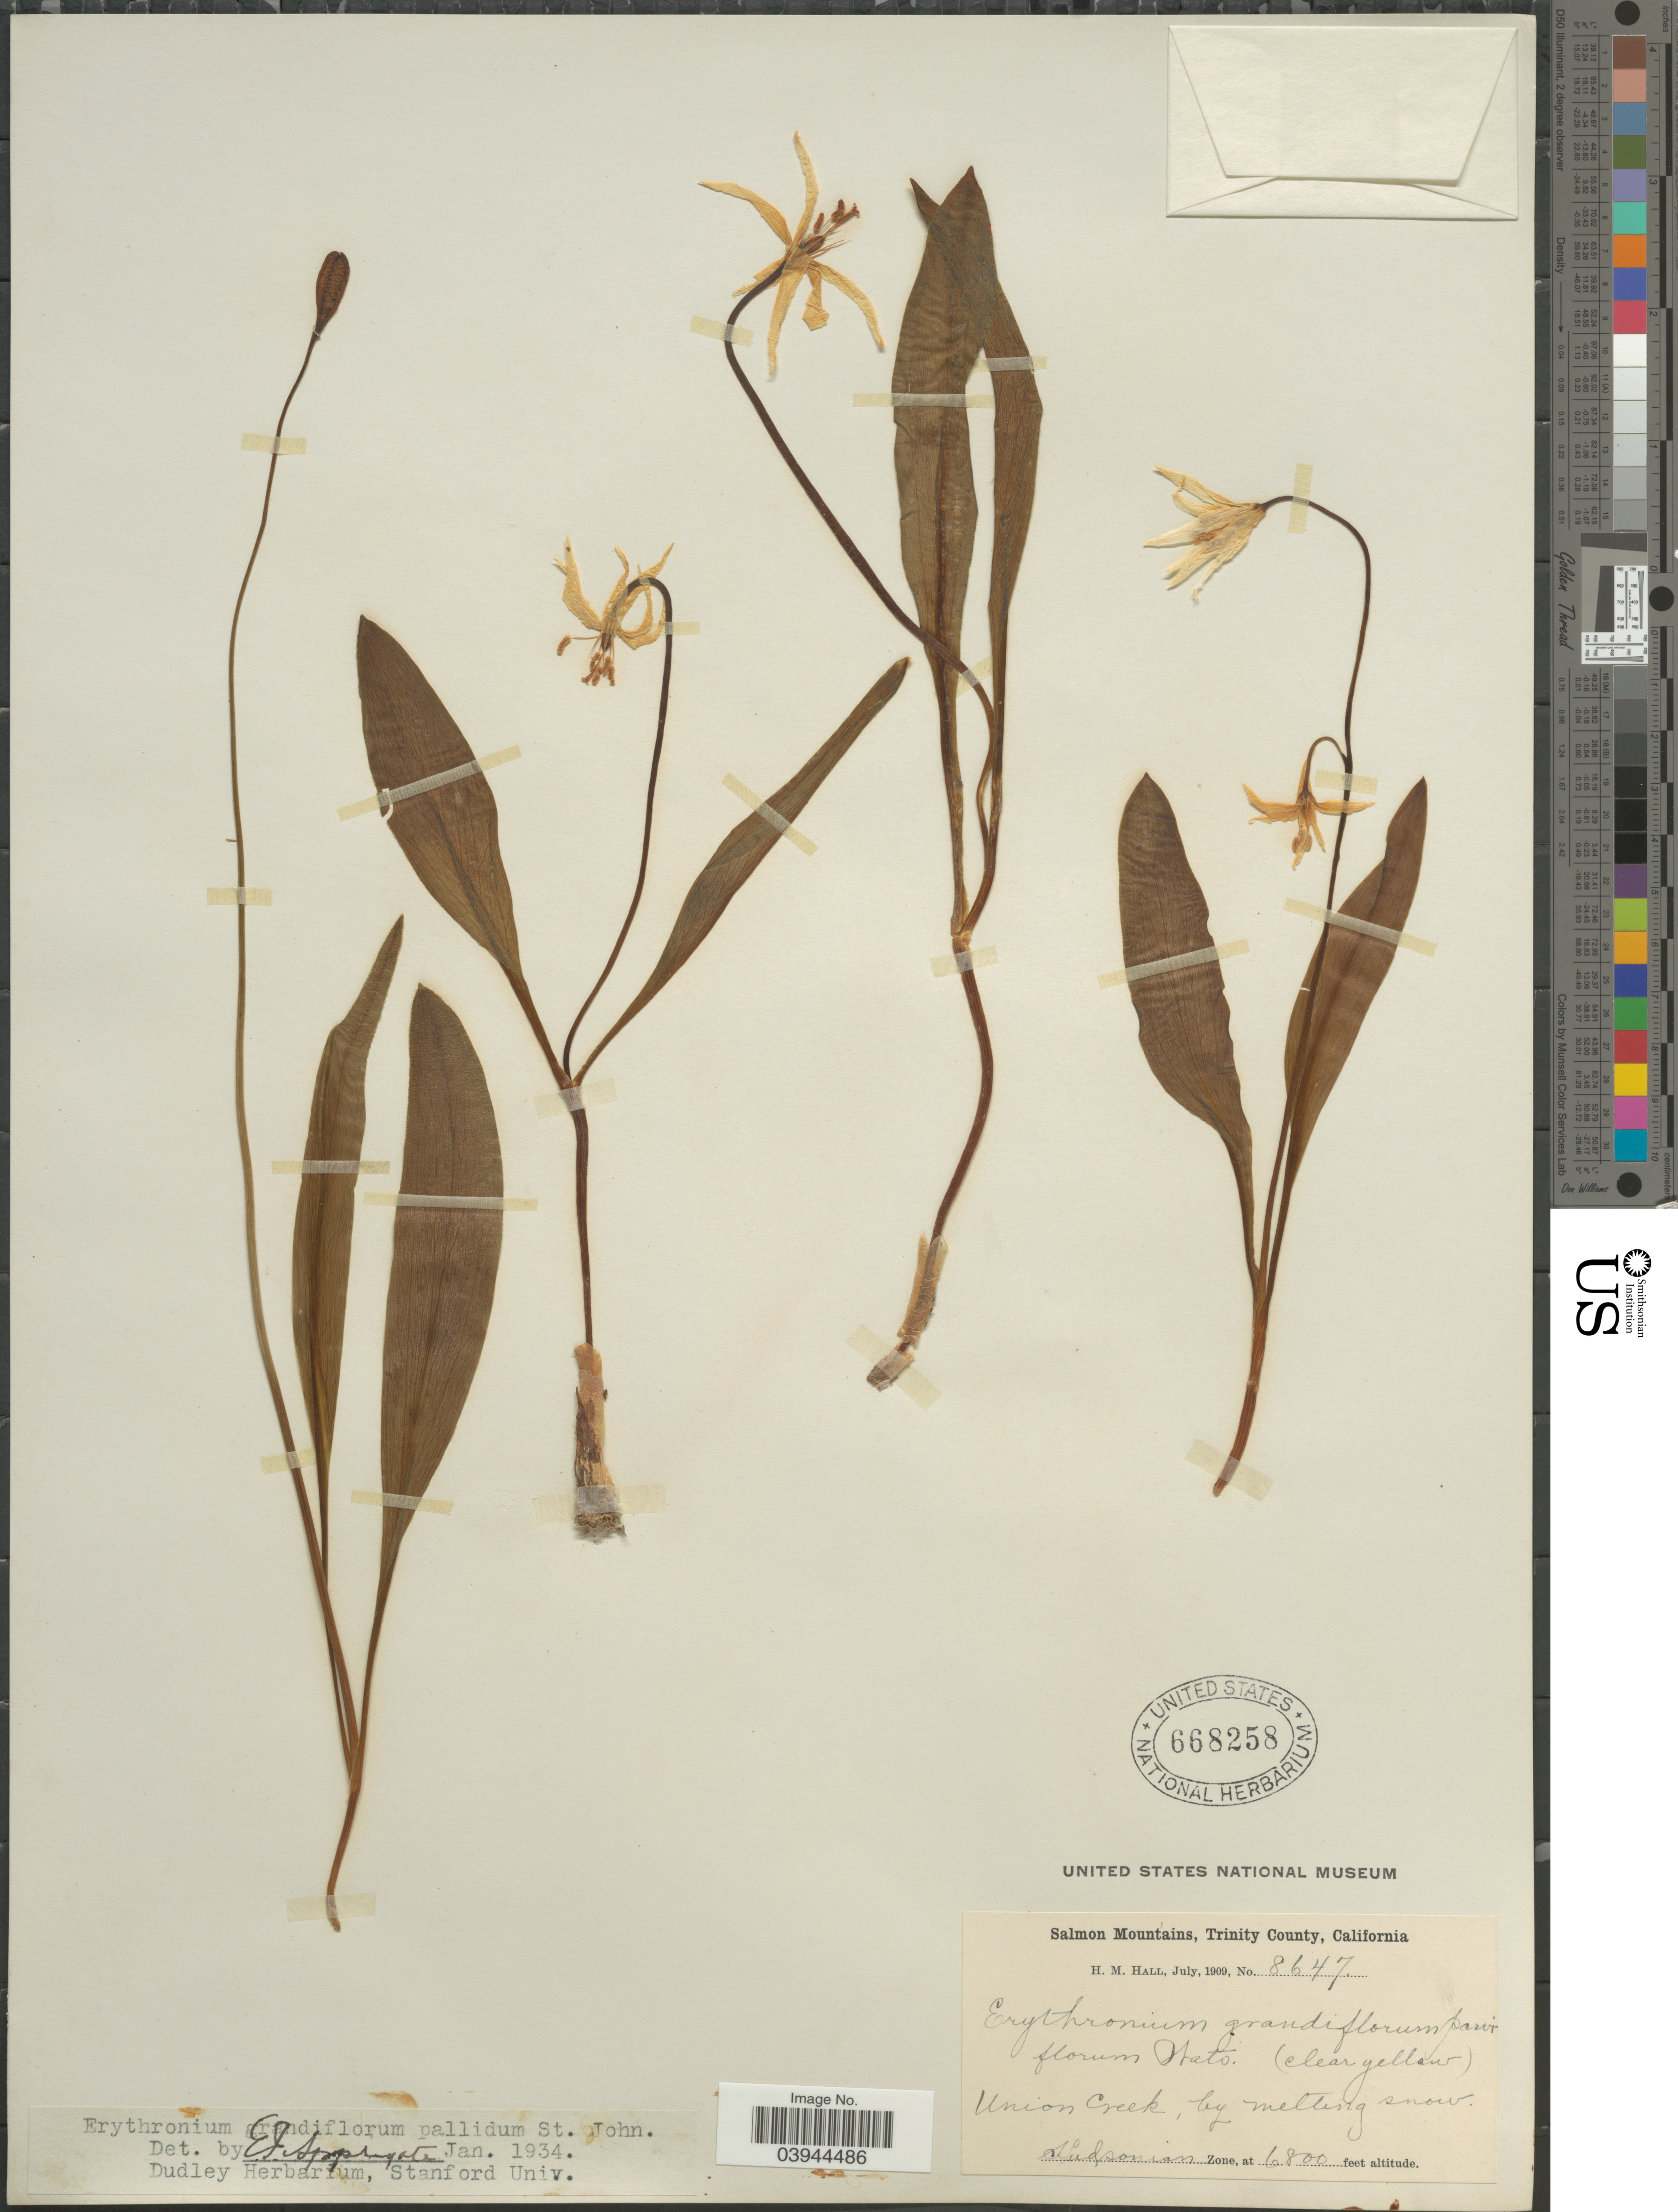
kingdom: Plantae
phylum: Tracheophyta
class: Liliopsida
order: Liliales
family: Liliaceae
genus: Erythronium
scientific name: Erythronium grandiflorum var. pallidum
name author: H. St. John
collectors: H. M. Hall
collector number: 8647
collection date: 1909-07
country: United States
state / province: California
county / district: Trinity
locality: Salmon Mountains, Trinity County. Union Creek, by melting snow. Hudsonian Zone.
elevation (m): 2073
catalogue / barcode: US 668258